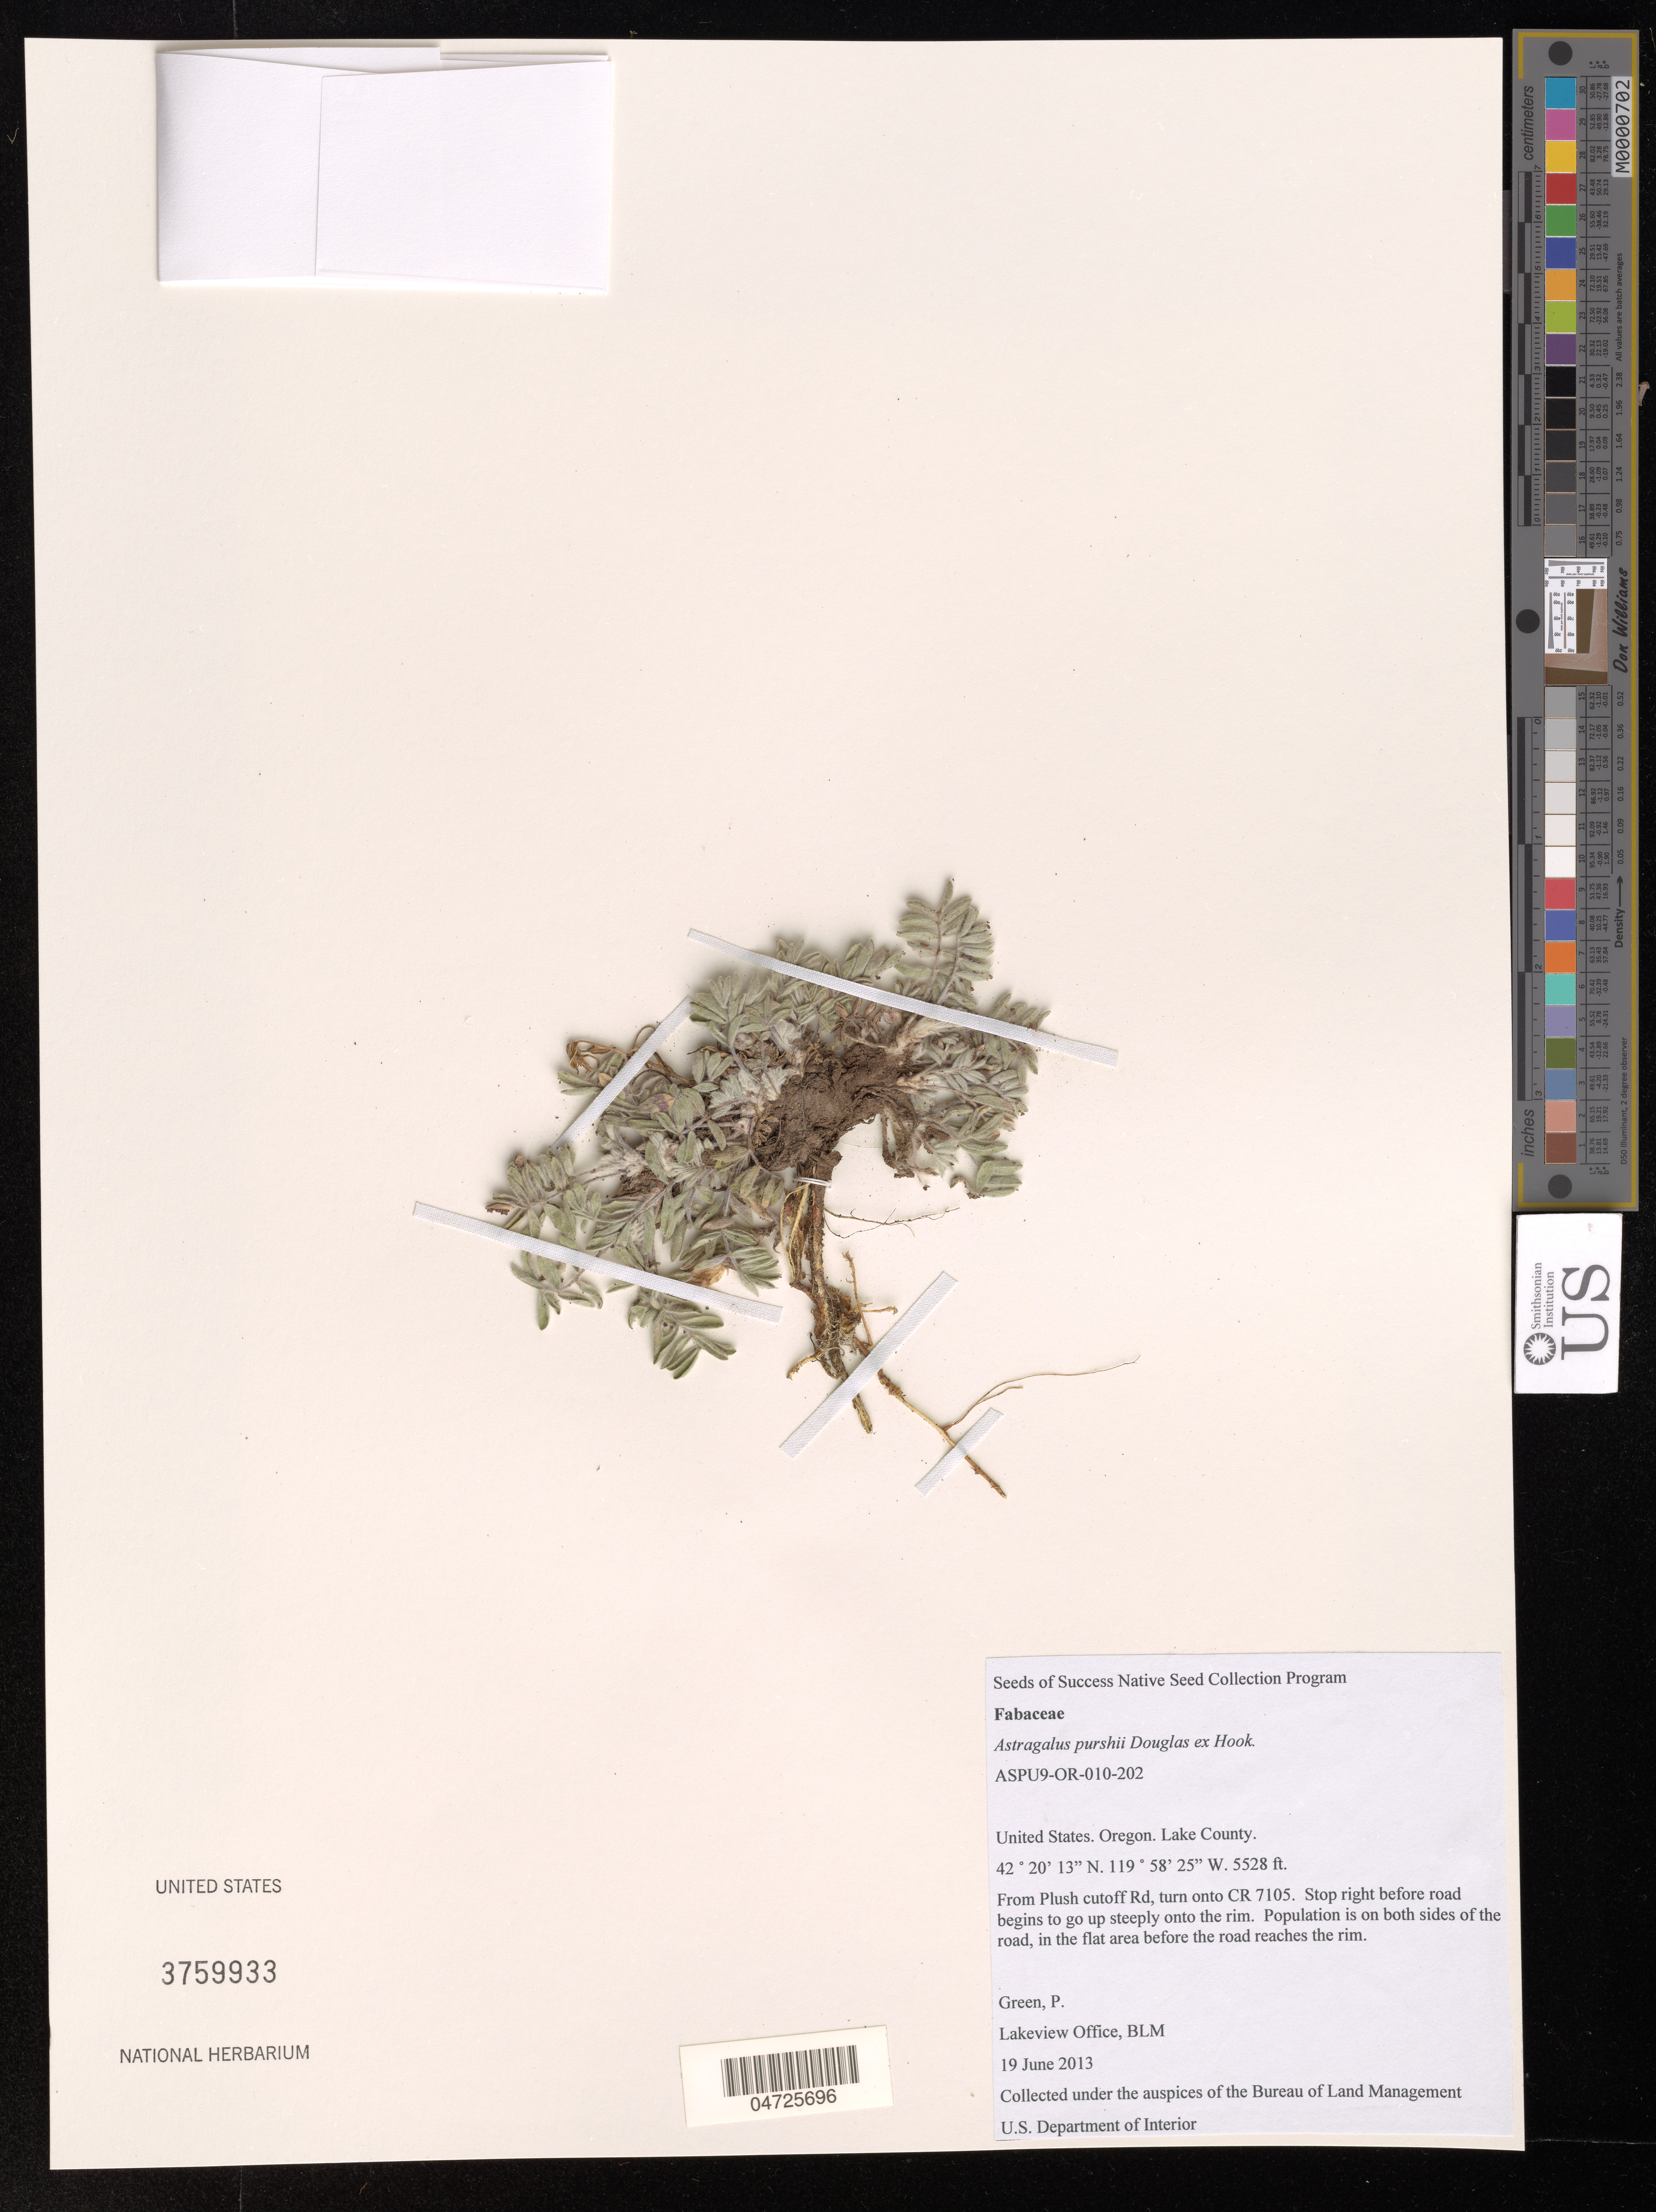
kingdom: Plantae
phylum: Tracheophyta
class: Magnoliopsida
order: Fabales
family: Fabaceae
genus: Astragalus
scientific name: Astragalus purshii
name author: Douglas ex Hook.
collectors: P. Green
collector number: ASPU9-OR-010-202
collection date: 2013-06-19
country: United States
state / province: Oregon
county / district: Lake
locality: Lake County. From Plush cutoff Rd, turn onto CR 7105. Stop right before road begins to go up steeply onto the rim. Population is on both sides of the road, in the flat area before the road reaches the rim.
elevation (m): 1685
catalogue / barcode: US 3759933